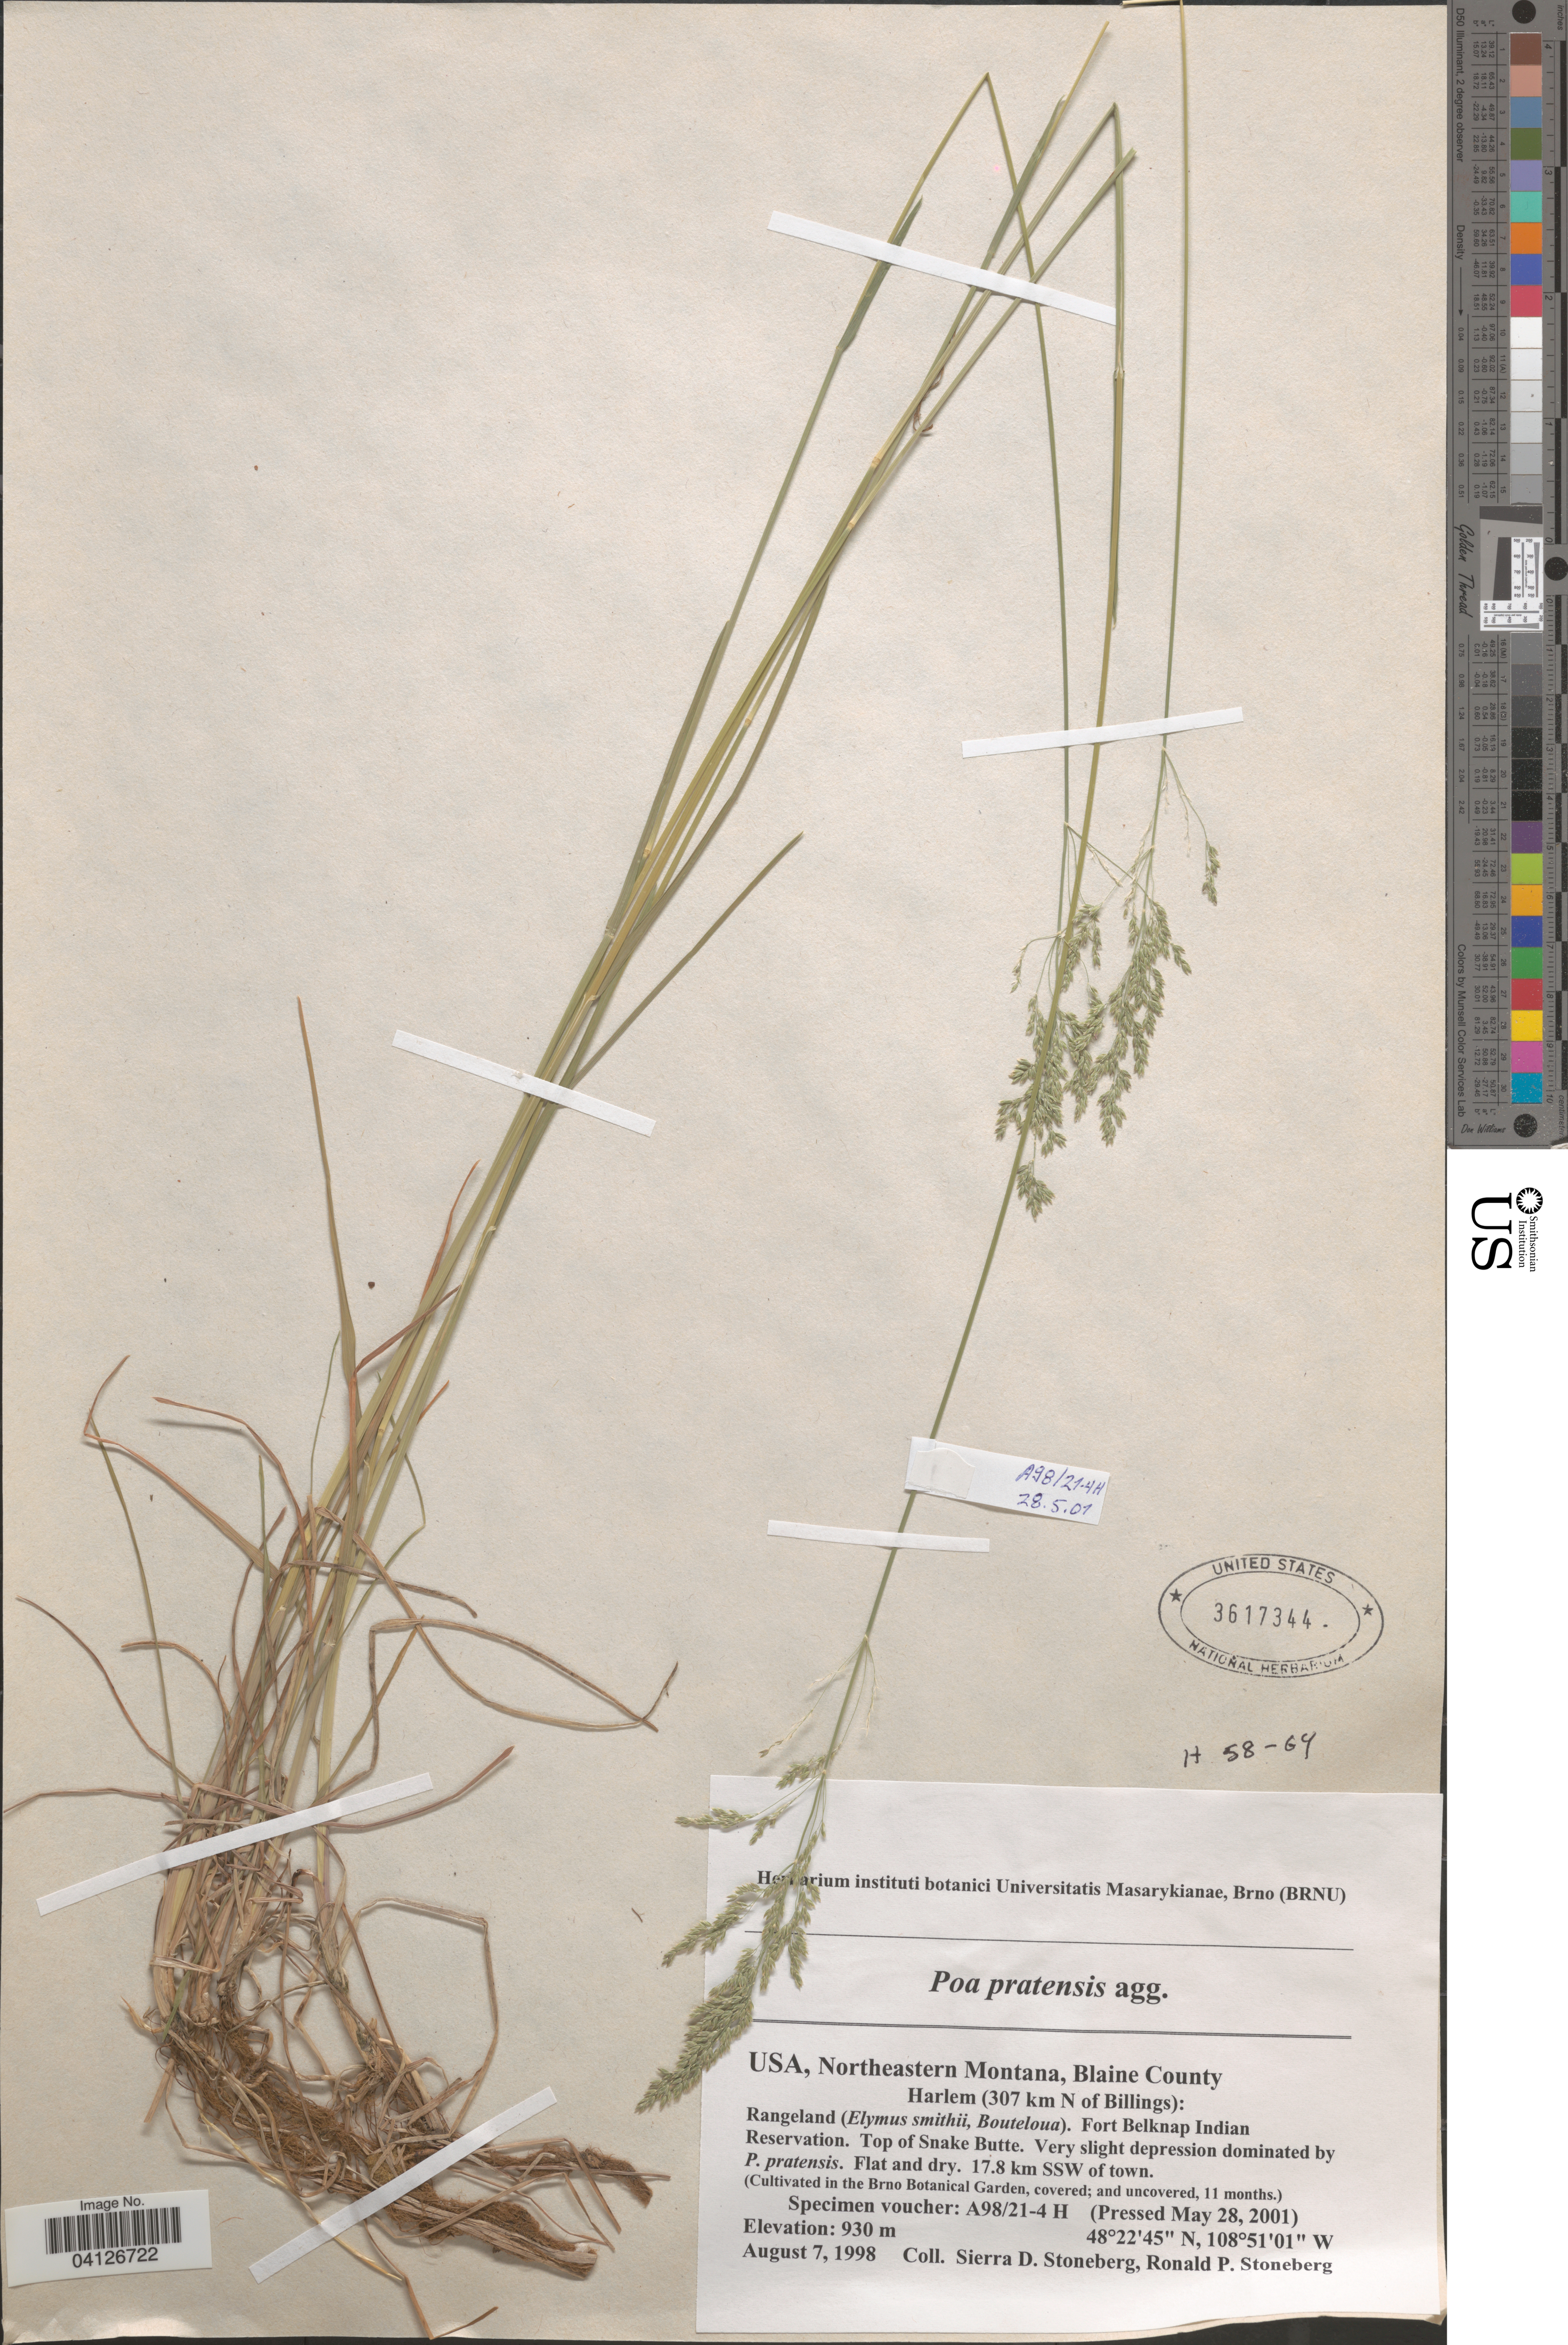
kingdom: Plantae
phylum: Tracheophyta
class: Liliopsida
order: Poales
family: Poaceae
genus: Poa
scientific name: Poa pratensis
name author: L.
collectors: Ex herb. instituti botanici Universitatis Masarykianae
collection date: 2001-05-28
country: Czechia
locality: (Cultivated in the Brno Botanical Garden, covered; and uncovered, 11 months.).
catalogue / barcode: US 3617344